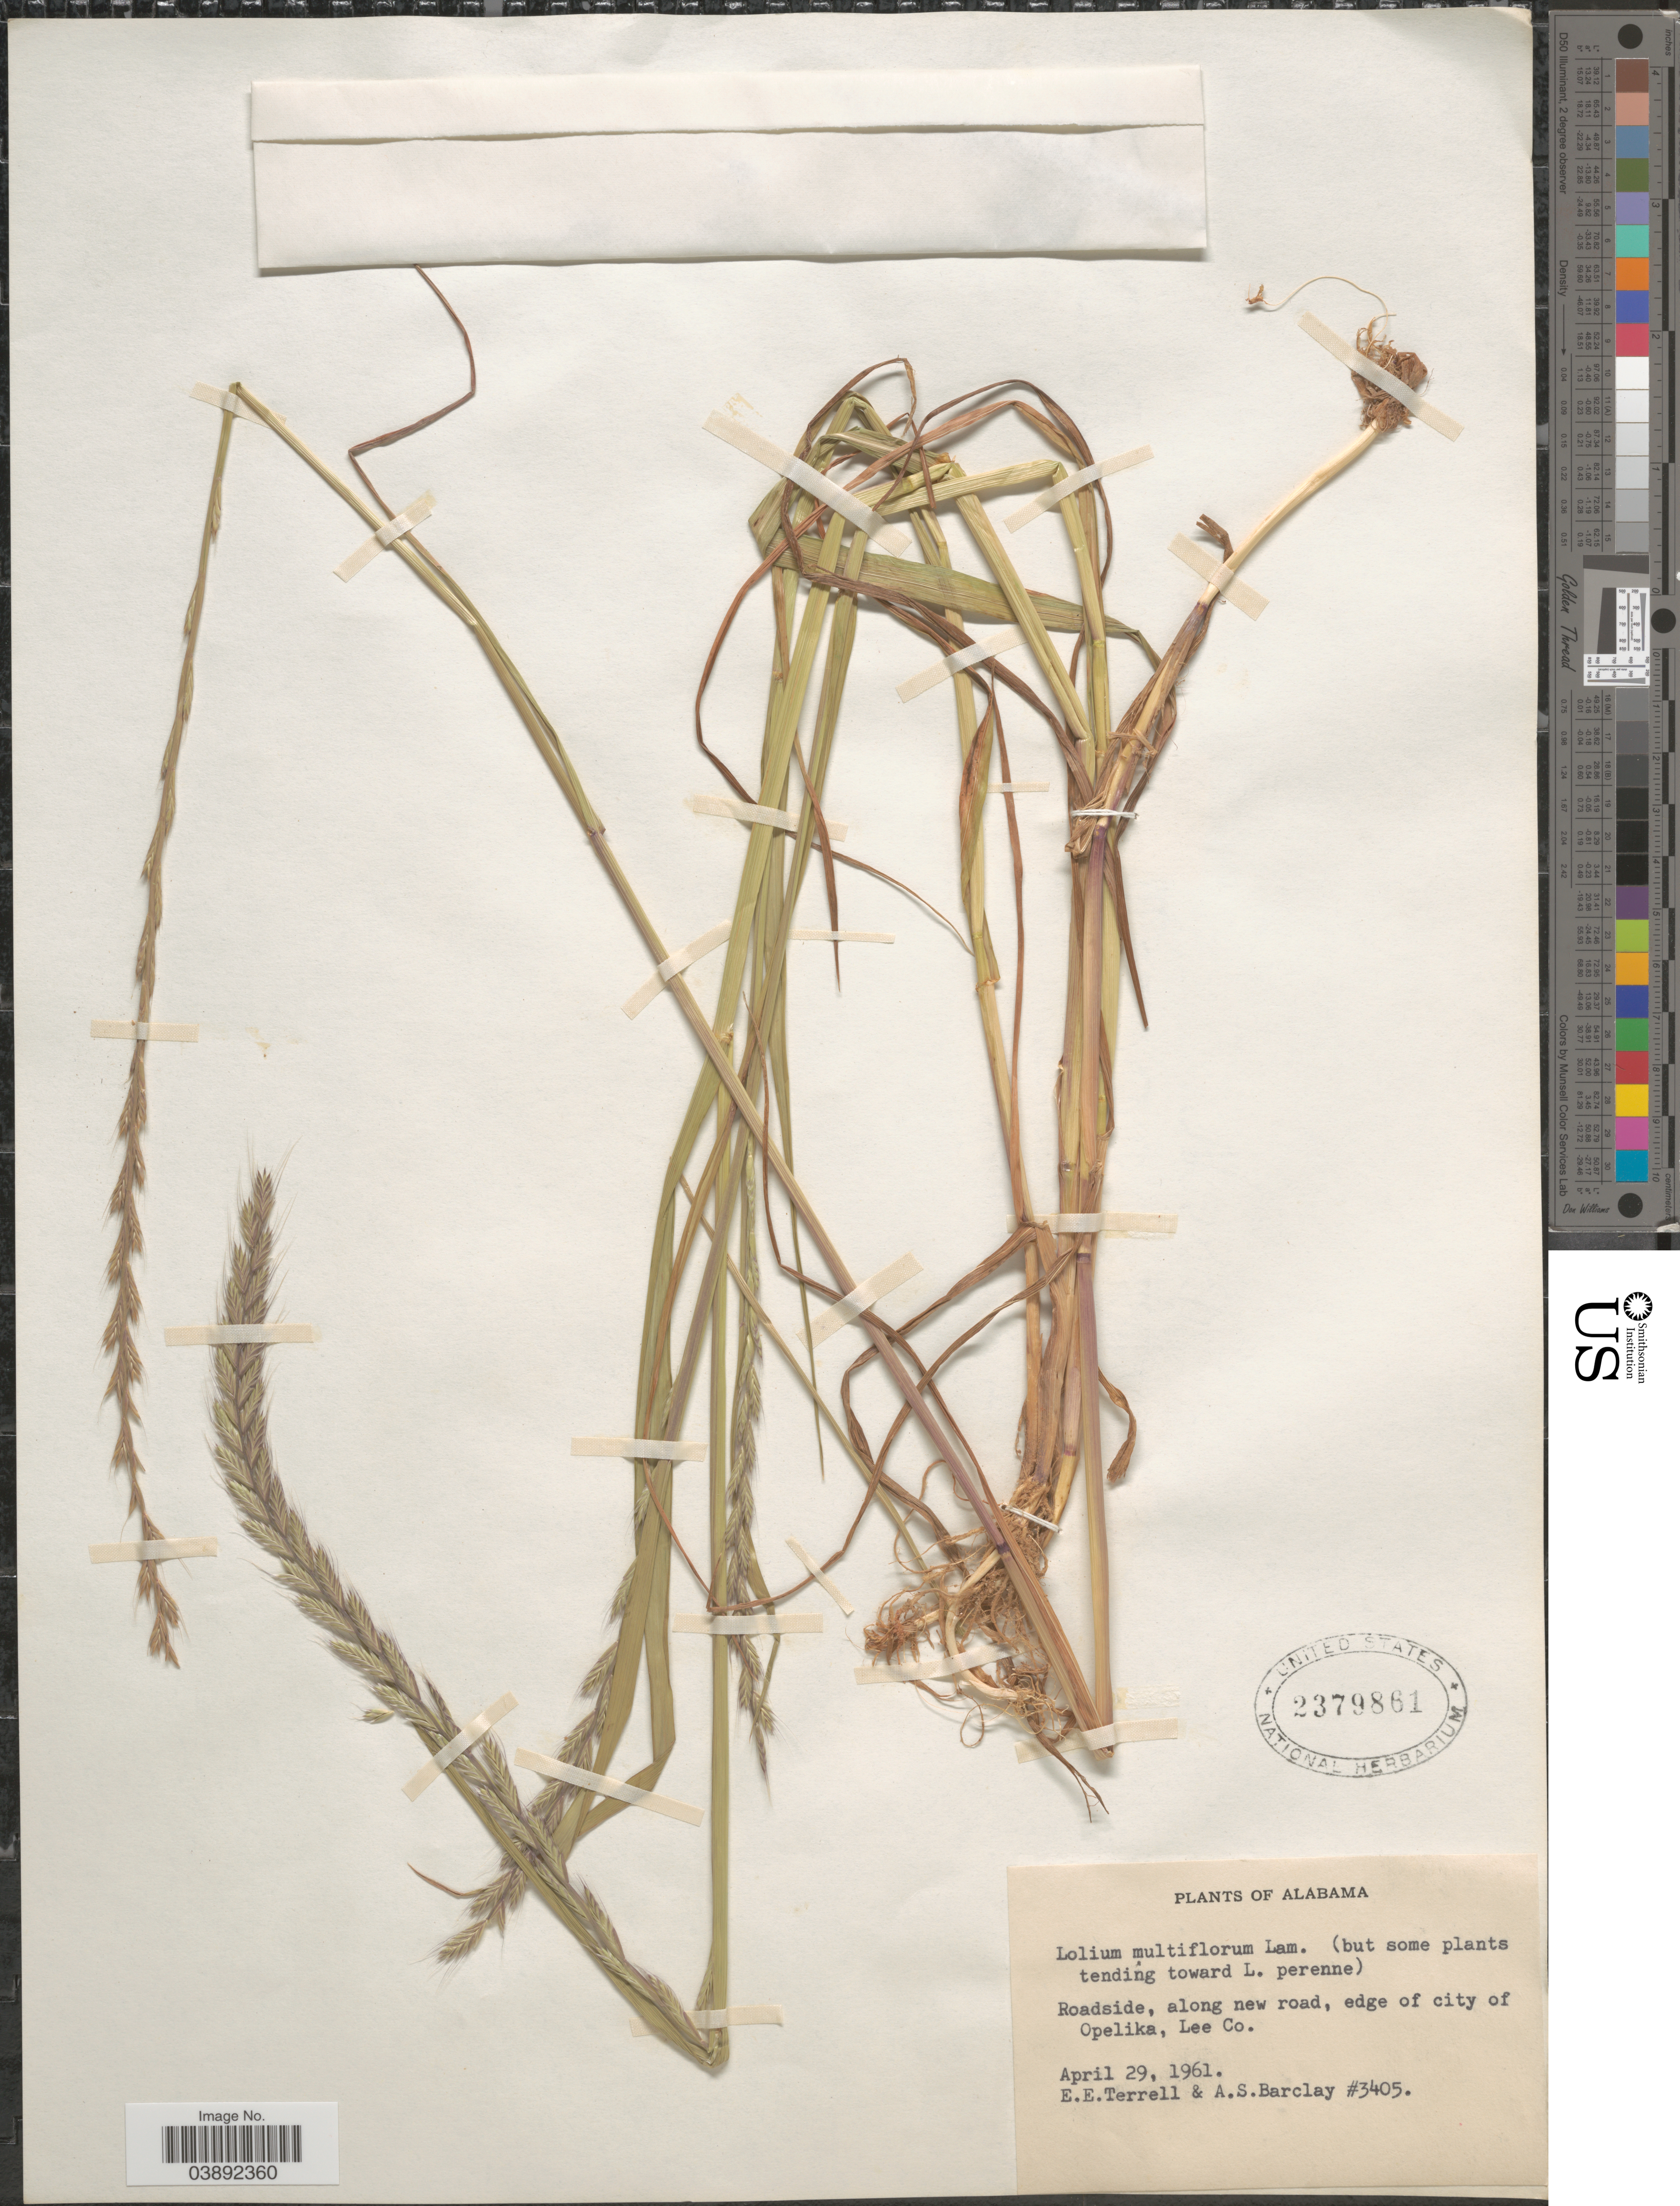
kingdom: Plantae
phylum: Tracheophyta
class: Liliopsida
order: Poales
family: Poaceae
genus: Lolium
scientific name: Lolium multiflorum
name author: Lam.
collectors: E. E. Terrell & A. S. Barclay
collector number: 3405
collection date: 1961-04-29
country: United States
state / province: Alabama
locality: Roadside, along new road, edge of city of Opelika, Lee Co.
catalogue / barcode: US 2379861